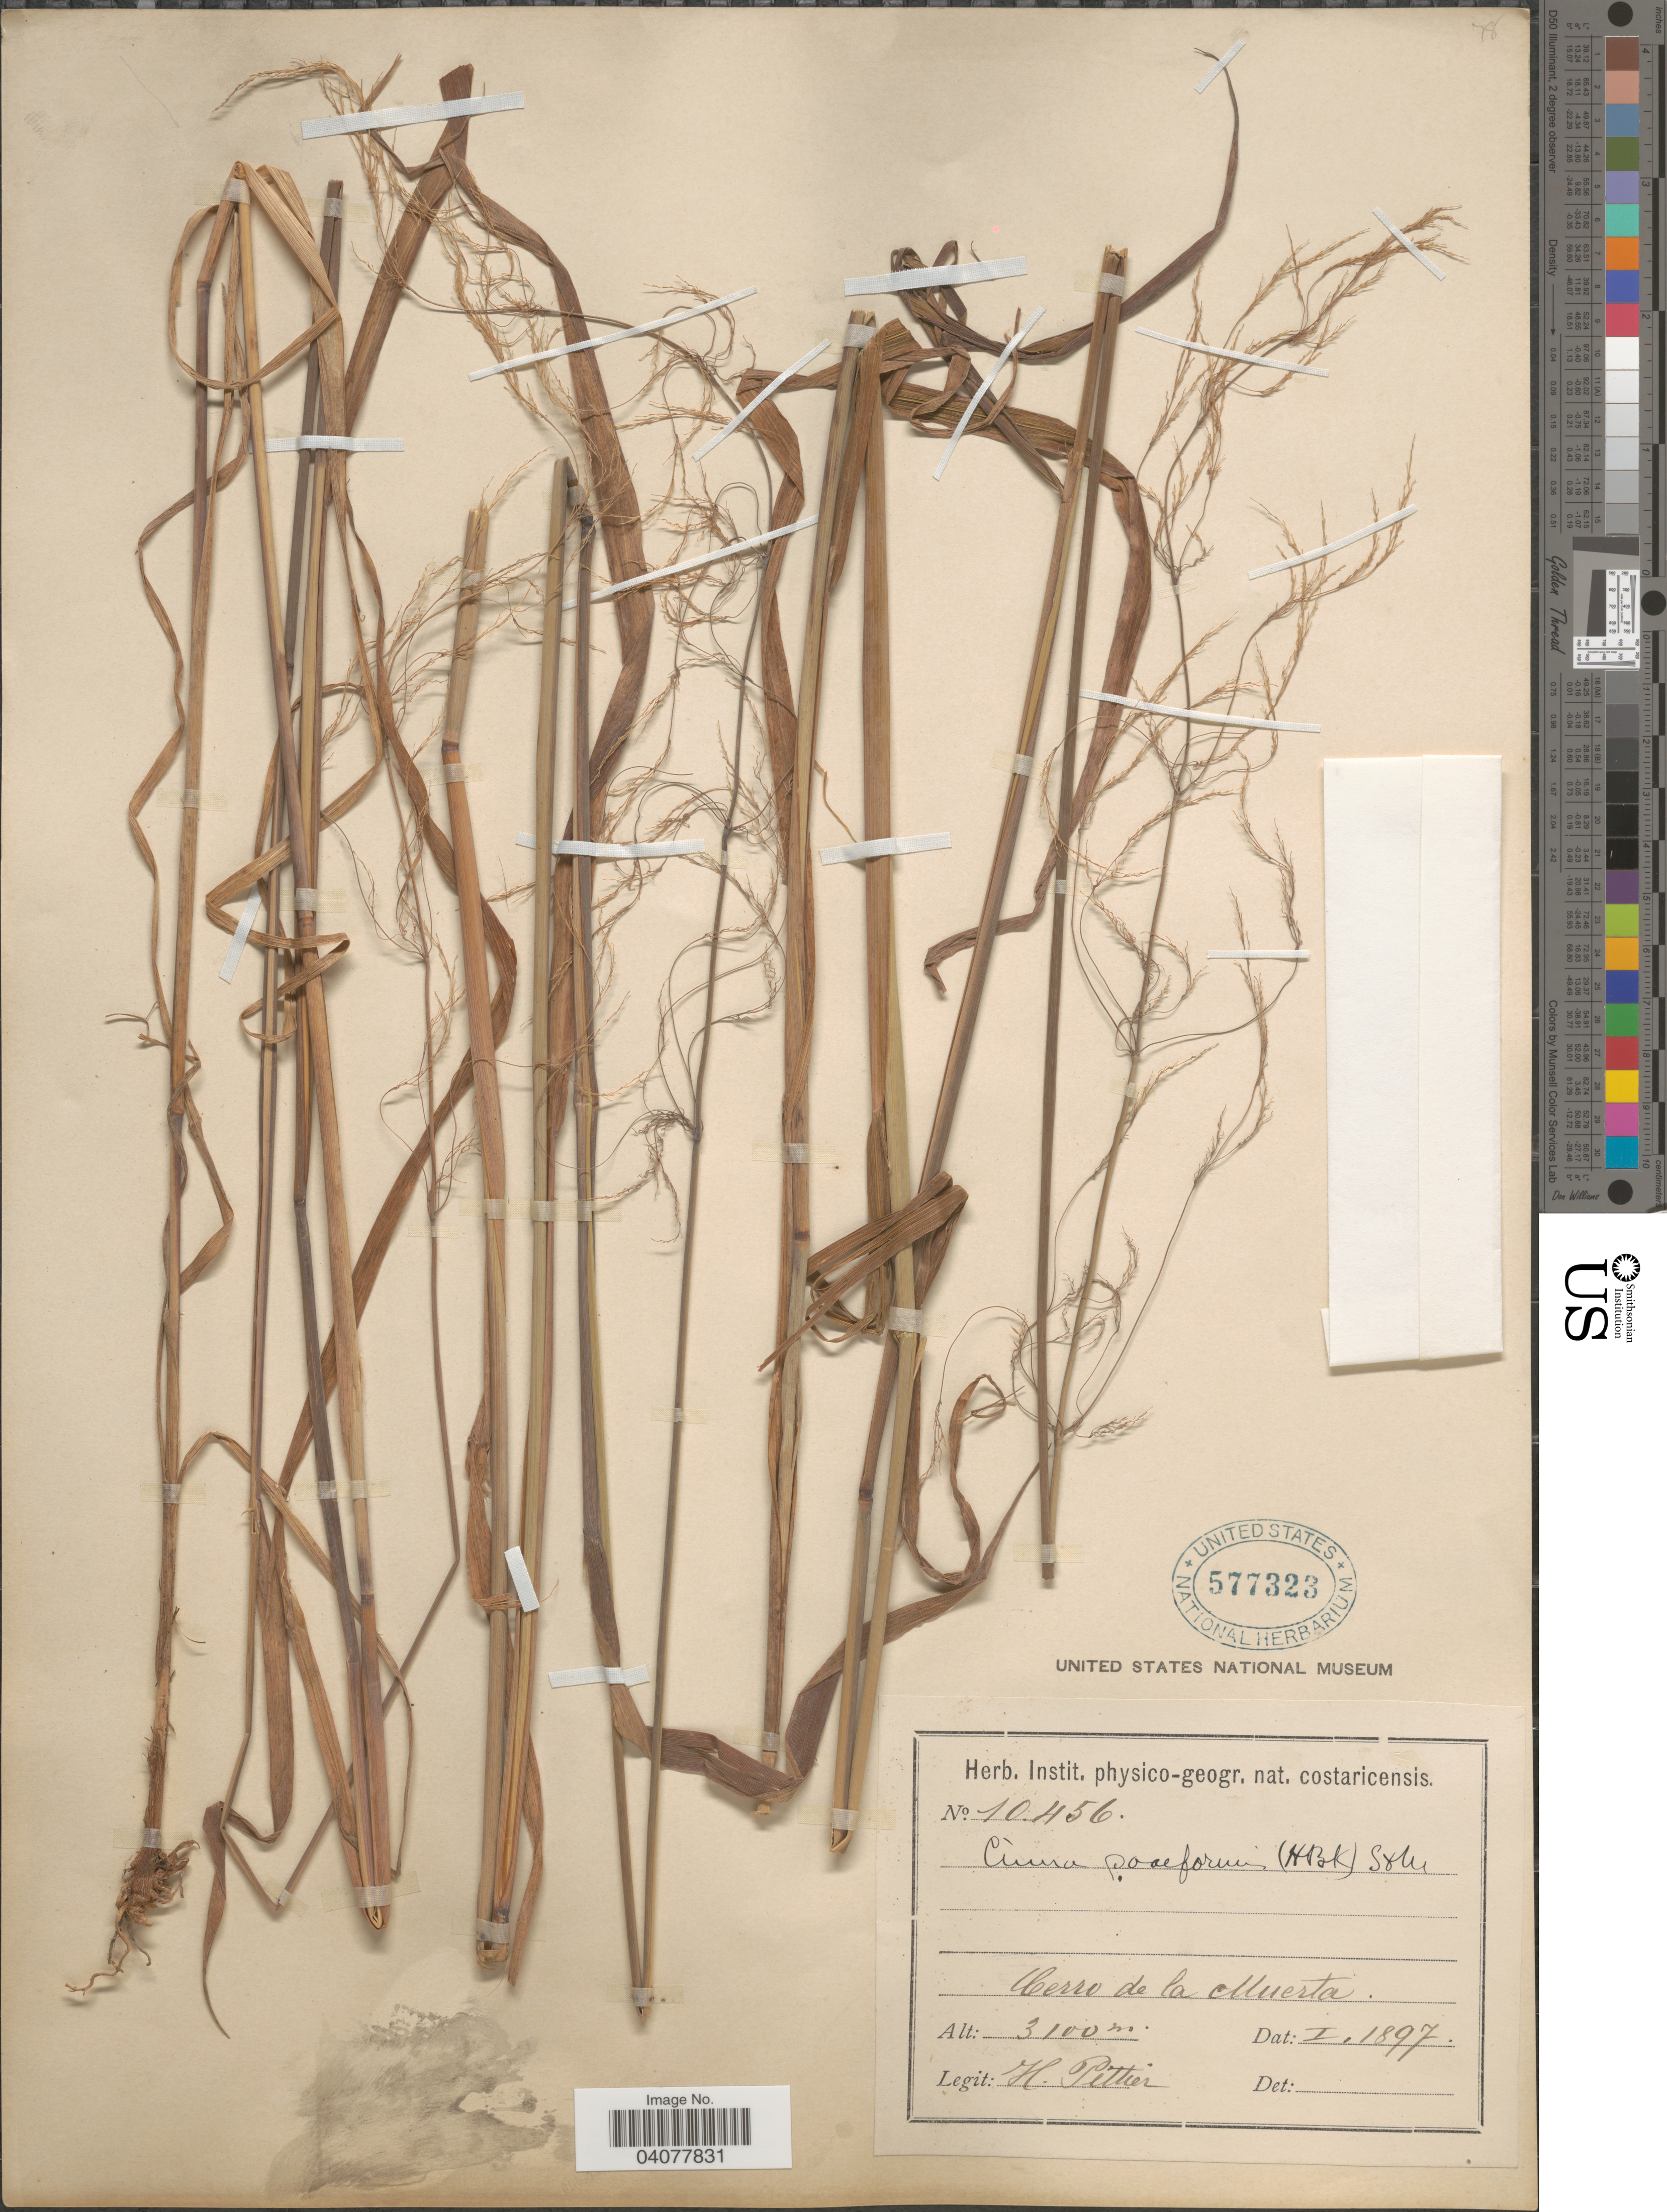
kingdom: Plantae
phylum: Tracheophyta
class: Liliopsida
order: Poales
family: Poaceae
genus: Cinna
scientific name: Cinna poiformis (Kunth) Scribn. & Merr.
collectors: H. F. Pittier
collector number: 10456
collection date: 1897-01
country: Costa Rica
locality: Cerro de la Muerta.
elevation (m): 3100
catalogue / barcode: US 577323